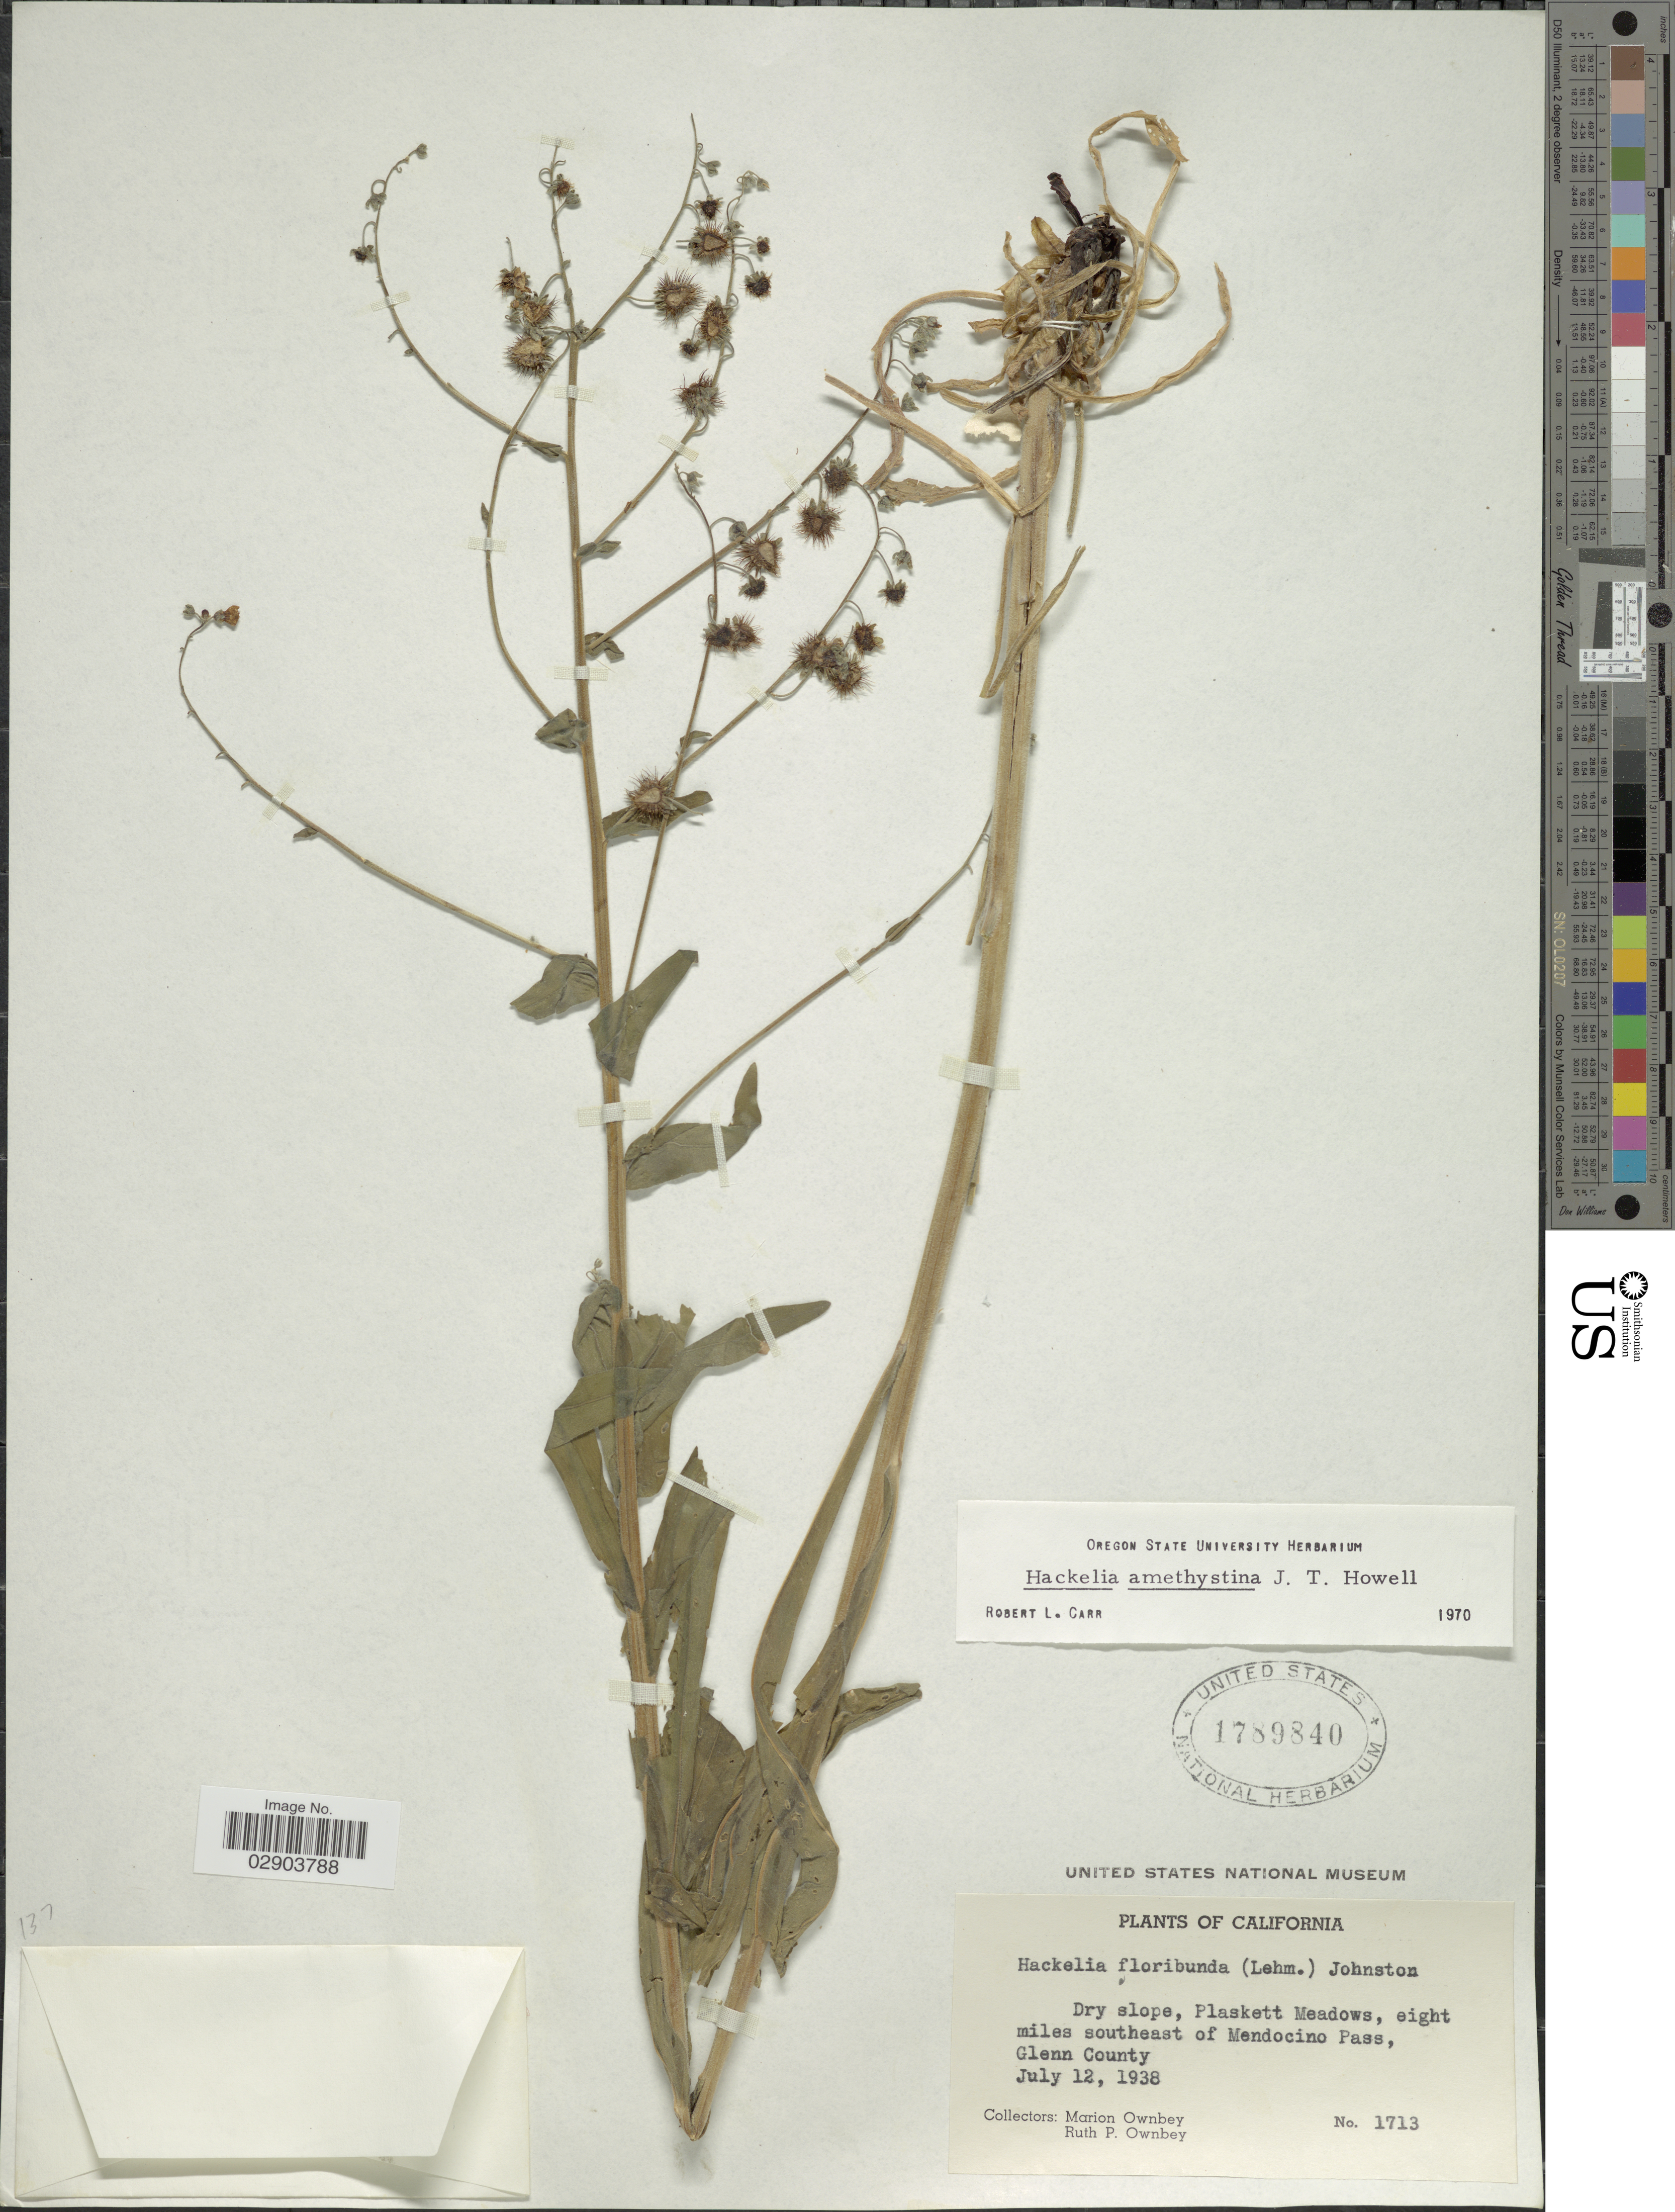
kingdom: Plantae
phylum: Tracheophyta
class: Magnoliopsida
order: Boraginales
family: Boraginaceae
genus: Hackelia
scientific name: Hackelia amethystina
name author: J.T. Howell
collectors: M. Ownbey & R. Ownbey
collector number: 1713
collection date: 1938-07-12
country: United States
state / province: California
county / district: Glenn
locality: Dry slope, Plaskett Meadows, eight miles southeast of Mendocino Pass, Glenn County.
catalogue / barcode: US 1789840